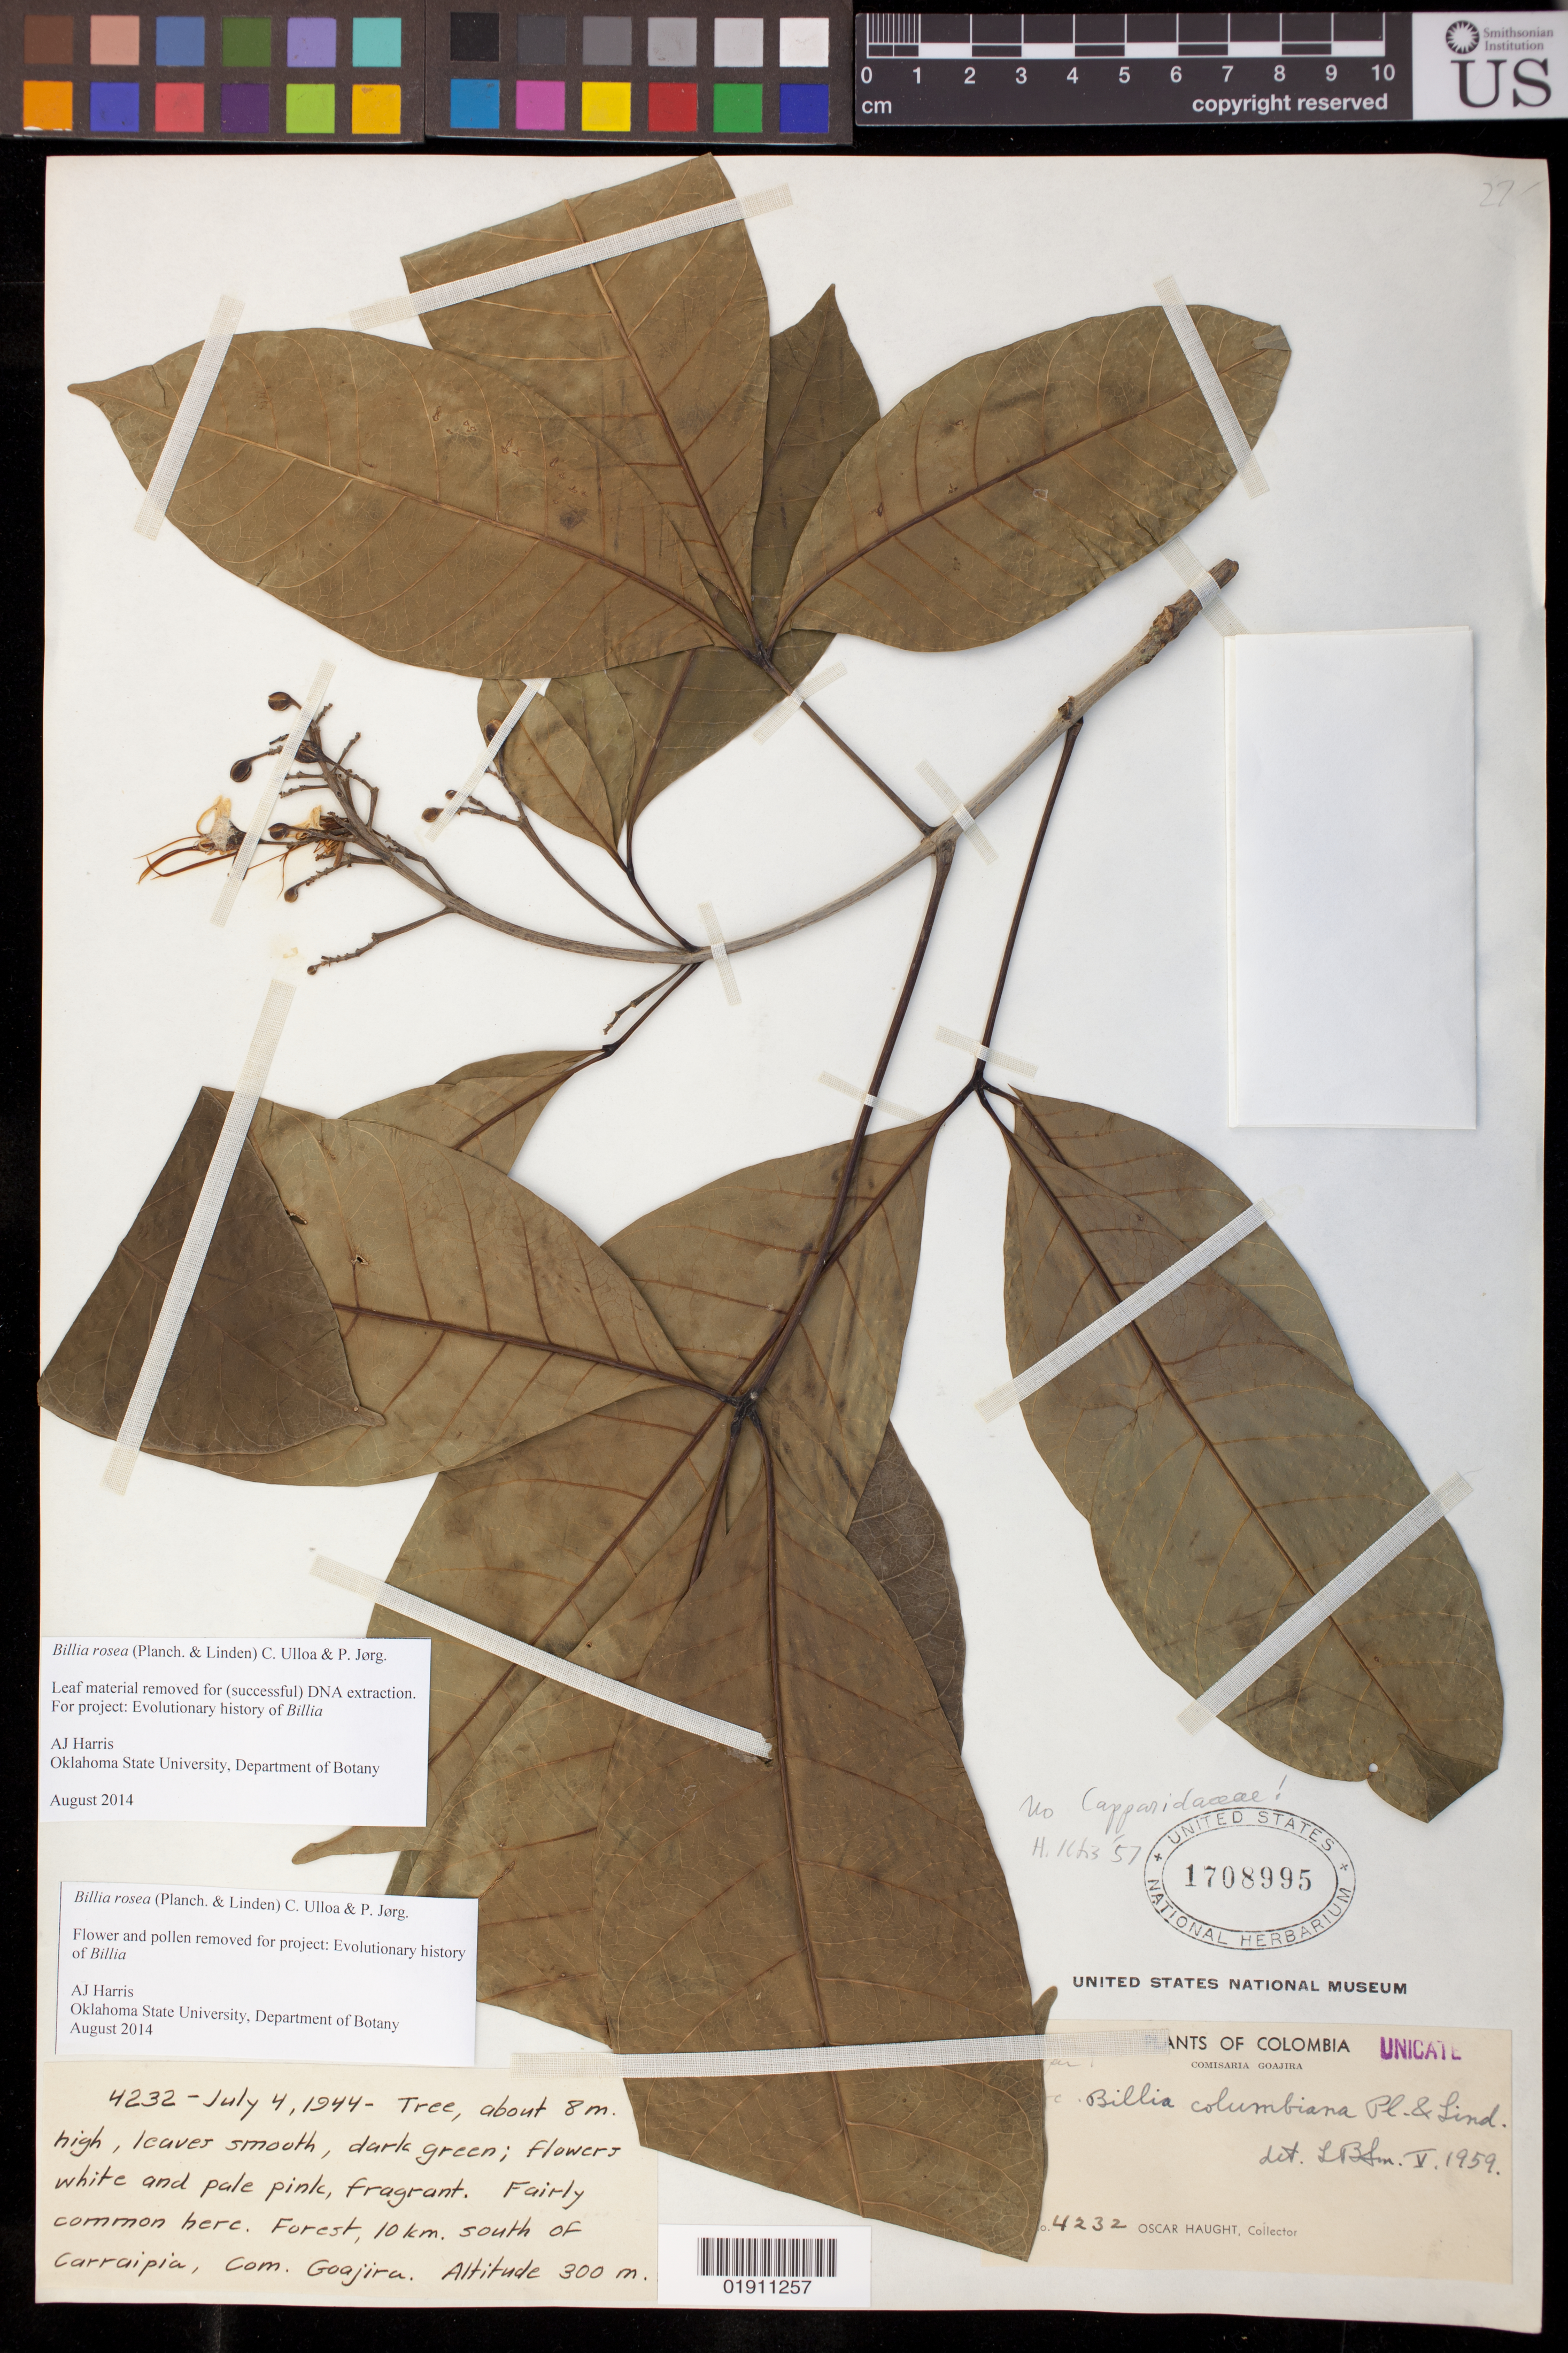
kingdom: Plantae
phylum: Tracheophyta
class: Magnoliopsida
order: Sapindales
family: Sapindaceae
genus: Billia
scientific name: Billia rosea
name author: (Planch. & Linden) C. Ulloa & P.M. Jørg.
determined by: Harris, A. J.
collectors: O. Haught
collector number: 4232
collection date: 1944-07-04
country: Colombia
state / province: La Guajira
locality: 10 km. south of Carraipia, Comisaria Goajira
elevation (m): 300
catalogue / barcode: US 1708995